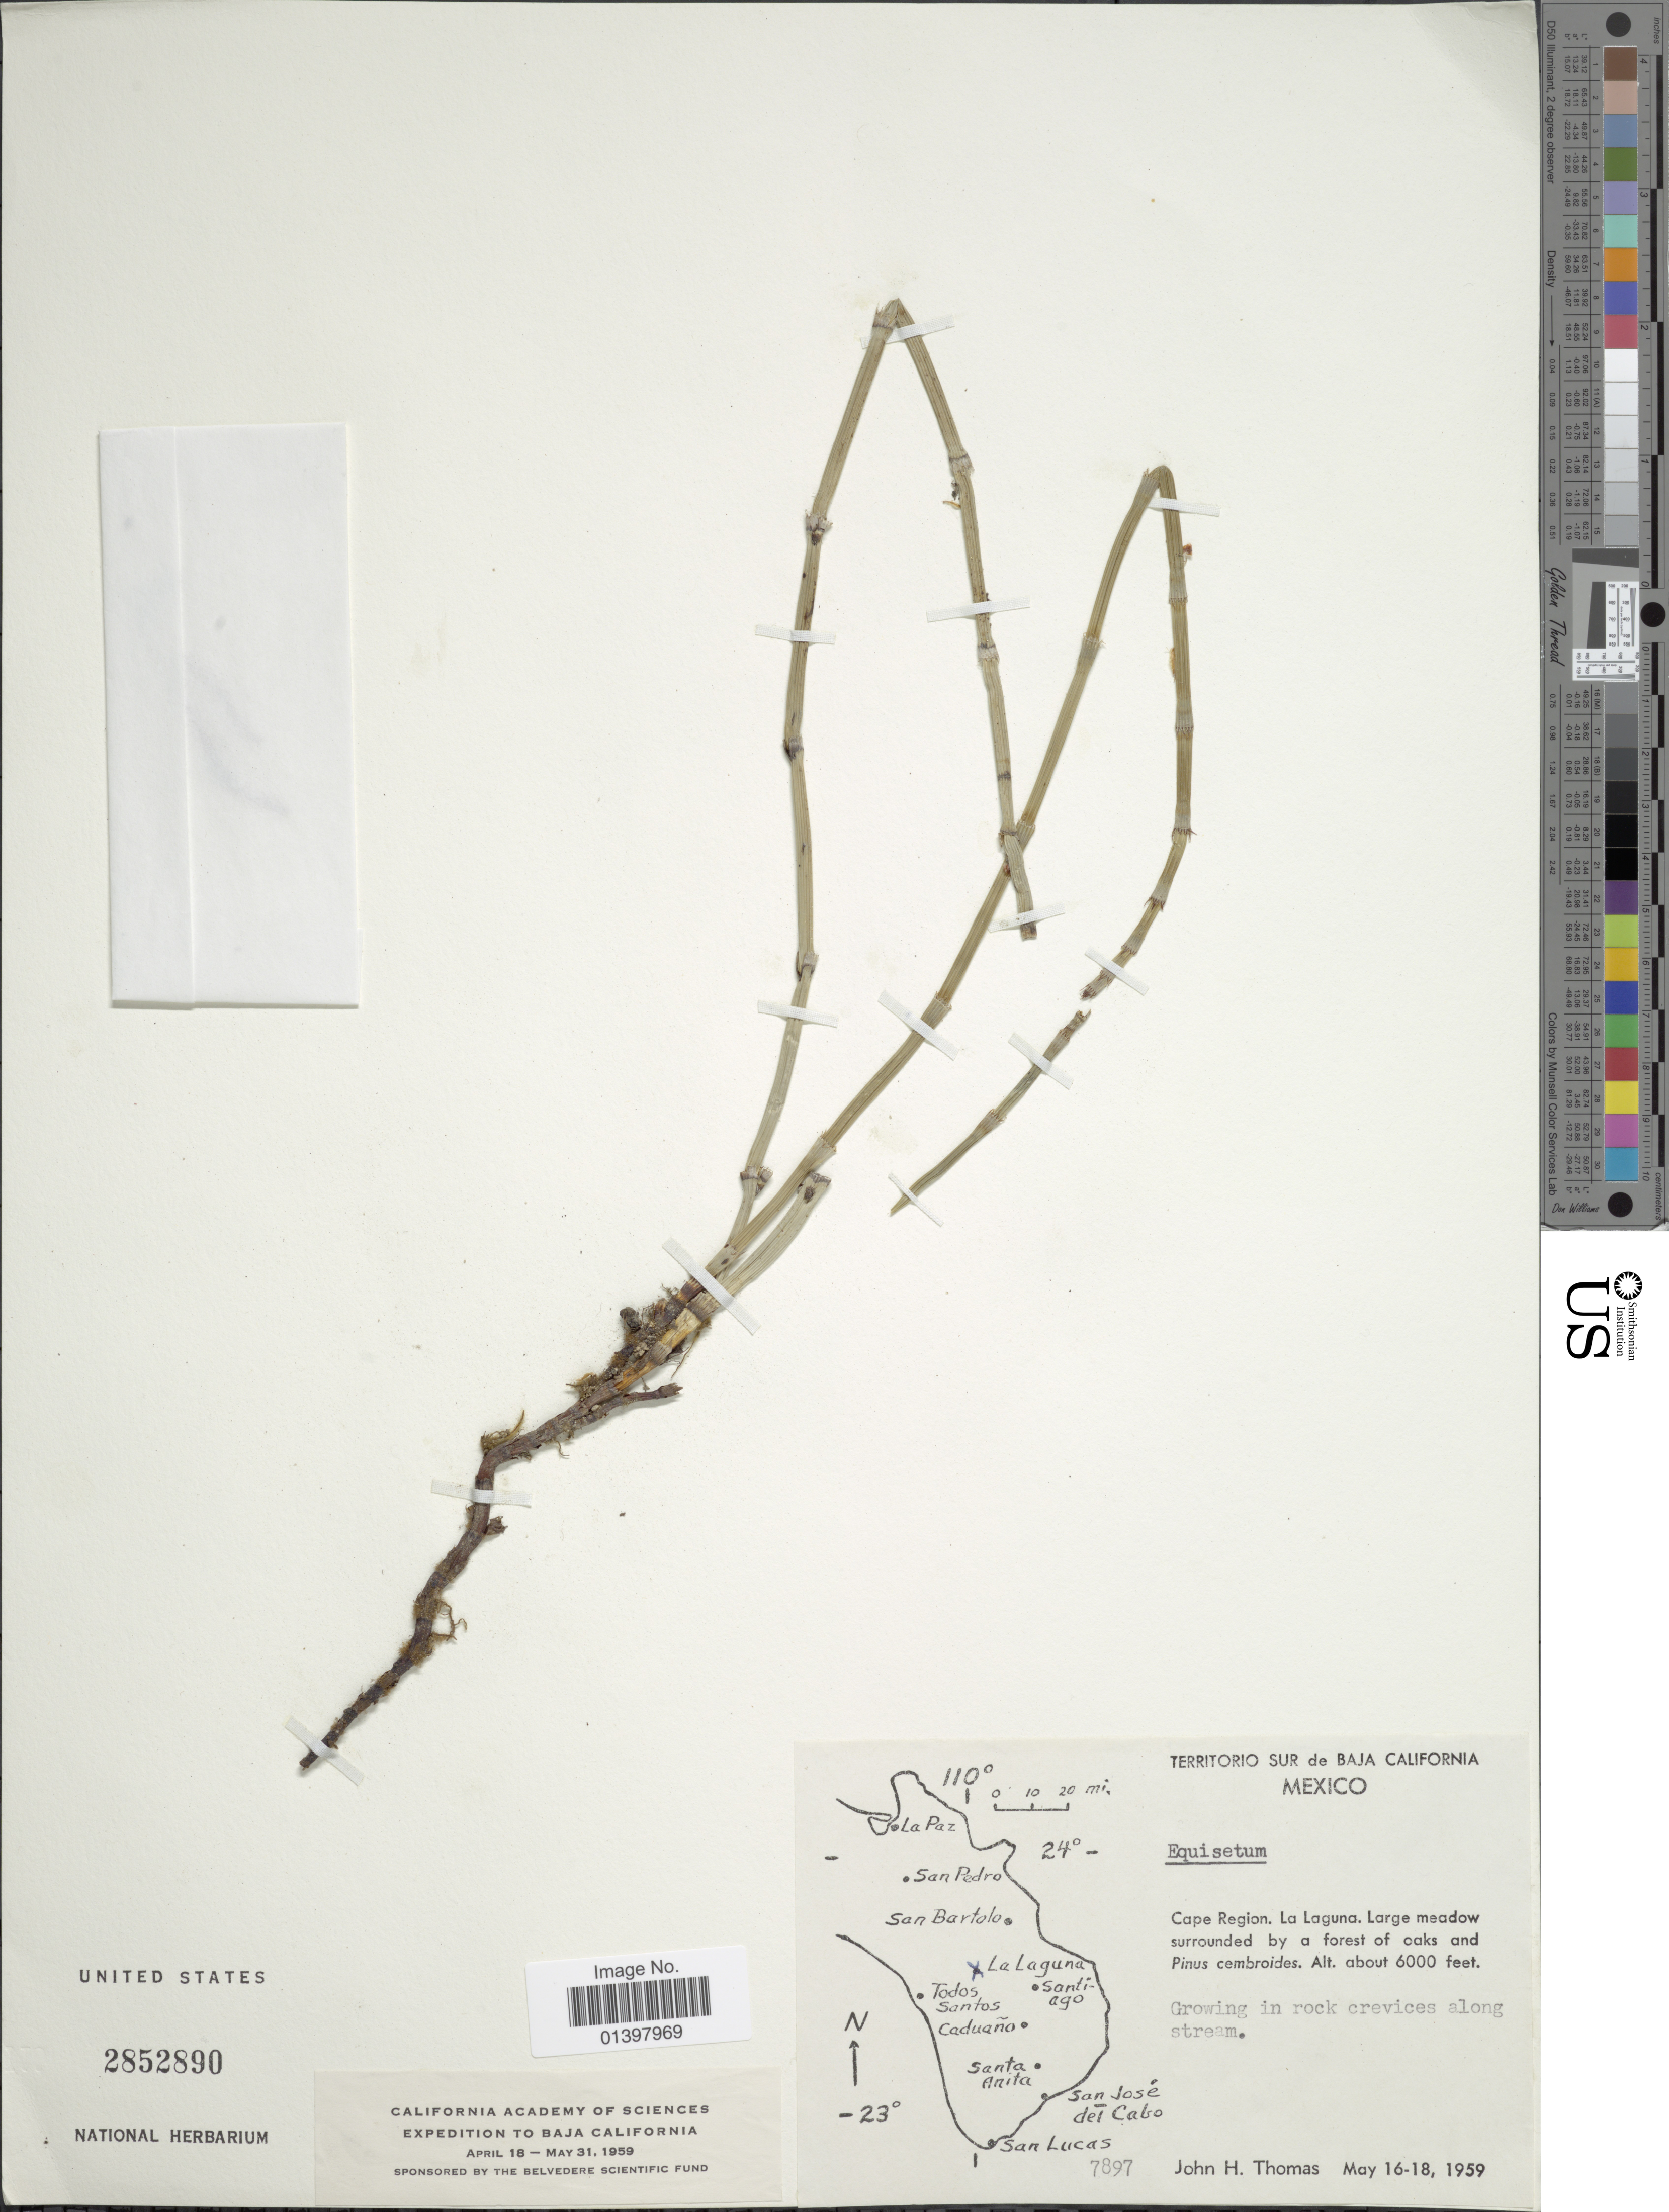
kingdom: Plantae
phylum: Tracheophyta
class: Polypodiopsida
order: Equisetales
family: Equisetaceae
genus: Equisetum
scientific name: Equisetum hyemale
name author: L.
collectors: J. H. Thomas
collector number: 7897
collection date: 1959-05-16/1959-05-18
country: Mexico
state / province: Baja California Sur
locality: Cape region, La Laguna. Large meadow surrounded by a forest of oaks and Pinus cembroides, Sur de Baja California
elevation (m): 1829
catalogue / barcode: US 2852890